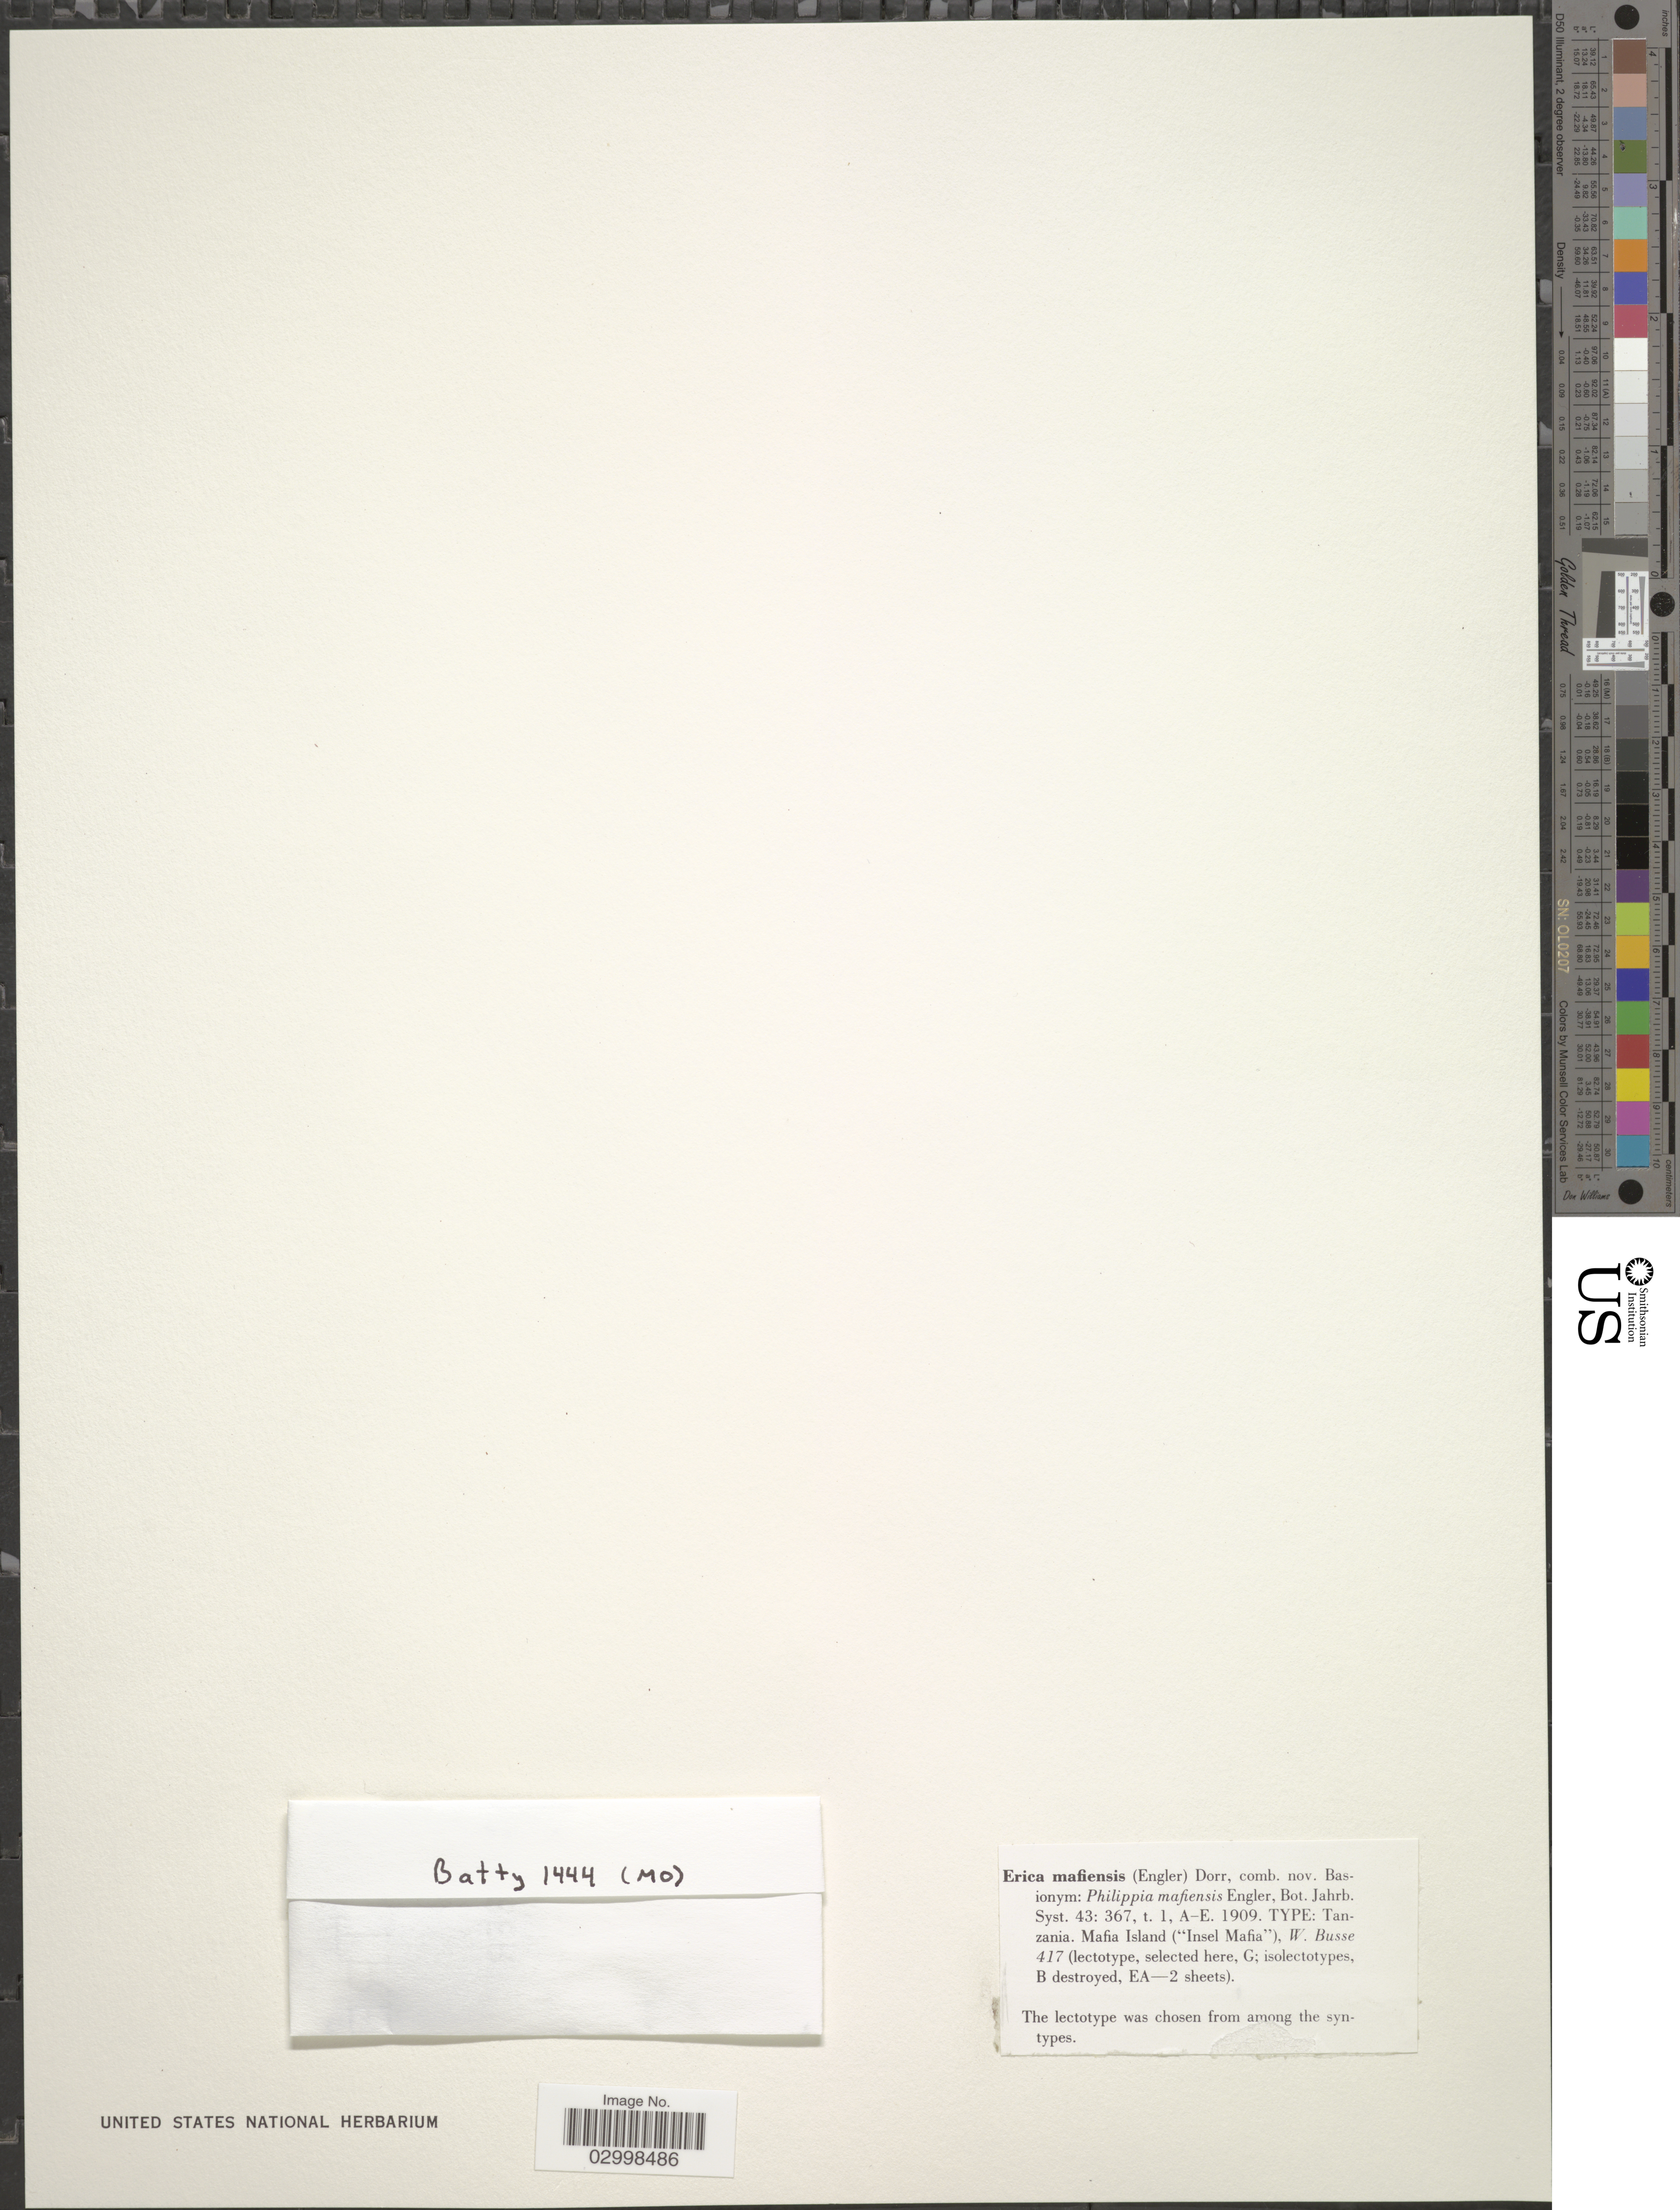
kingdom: Plantae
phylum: Tracheophyta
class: Magnoliopsida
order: Ericales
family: Ericaceae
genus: Erica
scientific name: Erica mafiensis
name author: (Engl.) Dorr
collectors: Batty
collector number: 1444